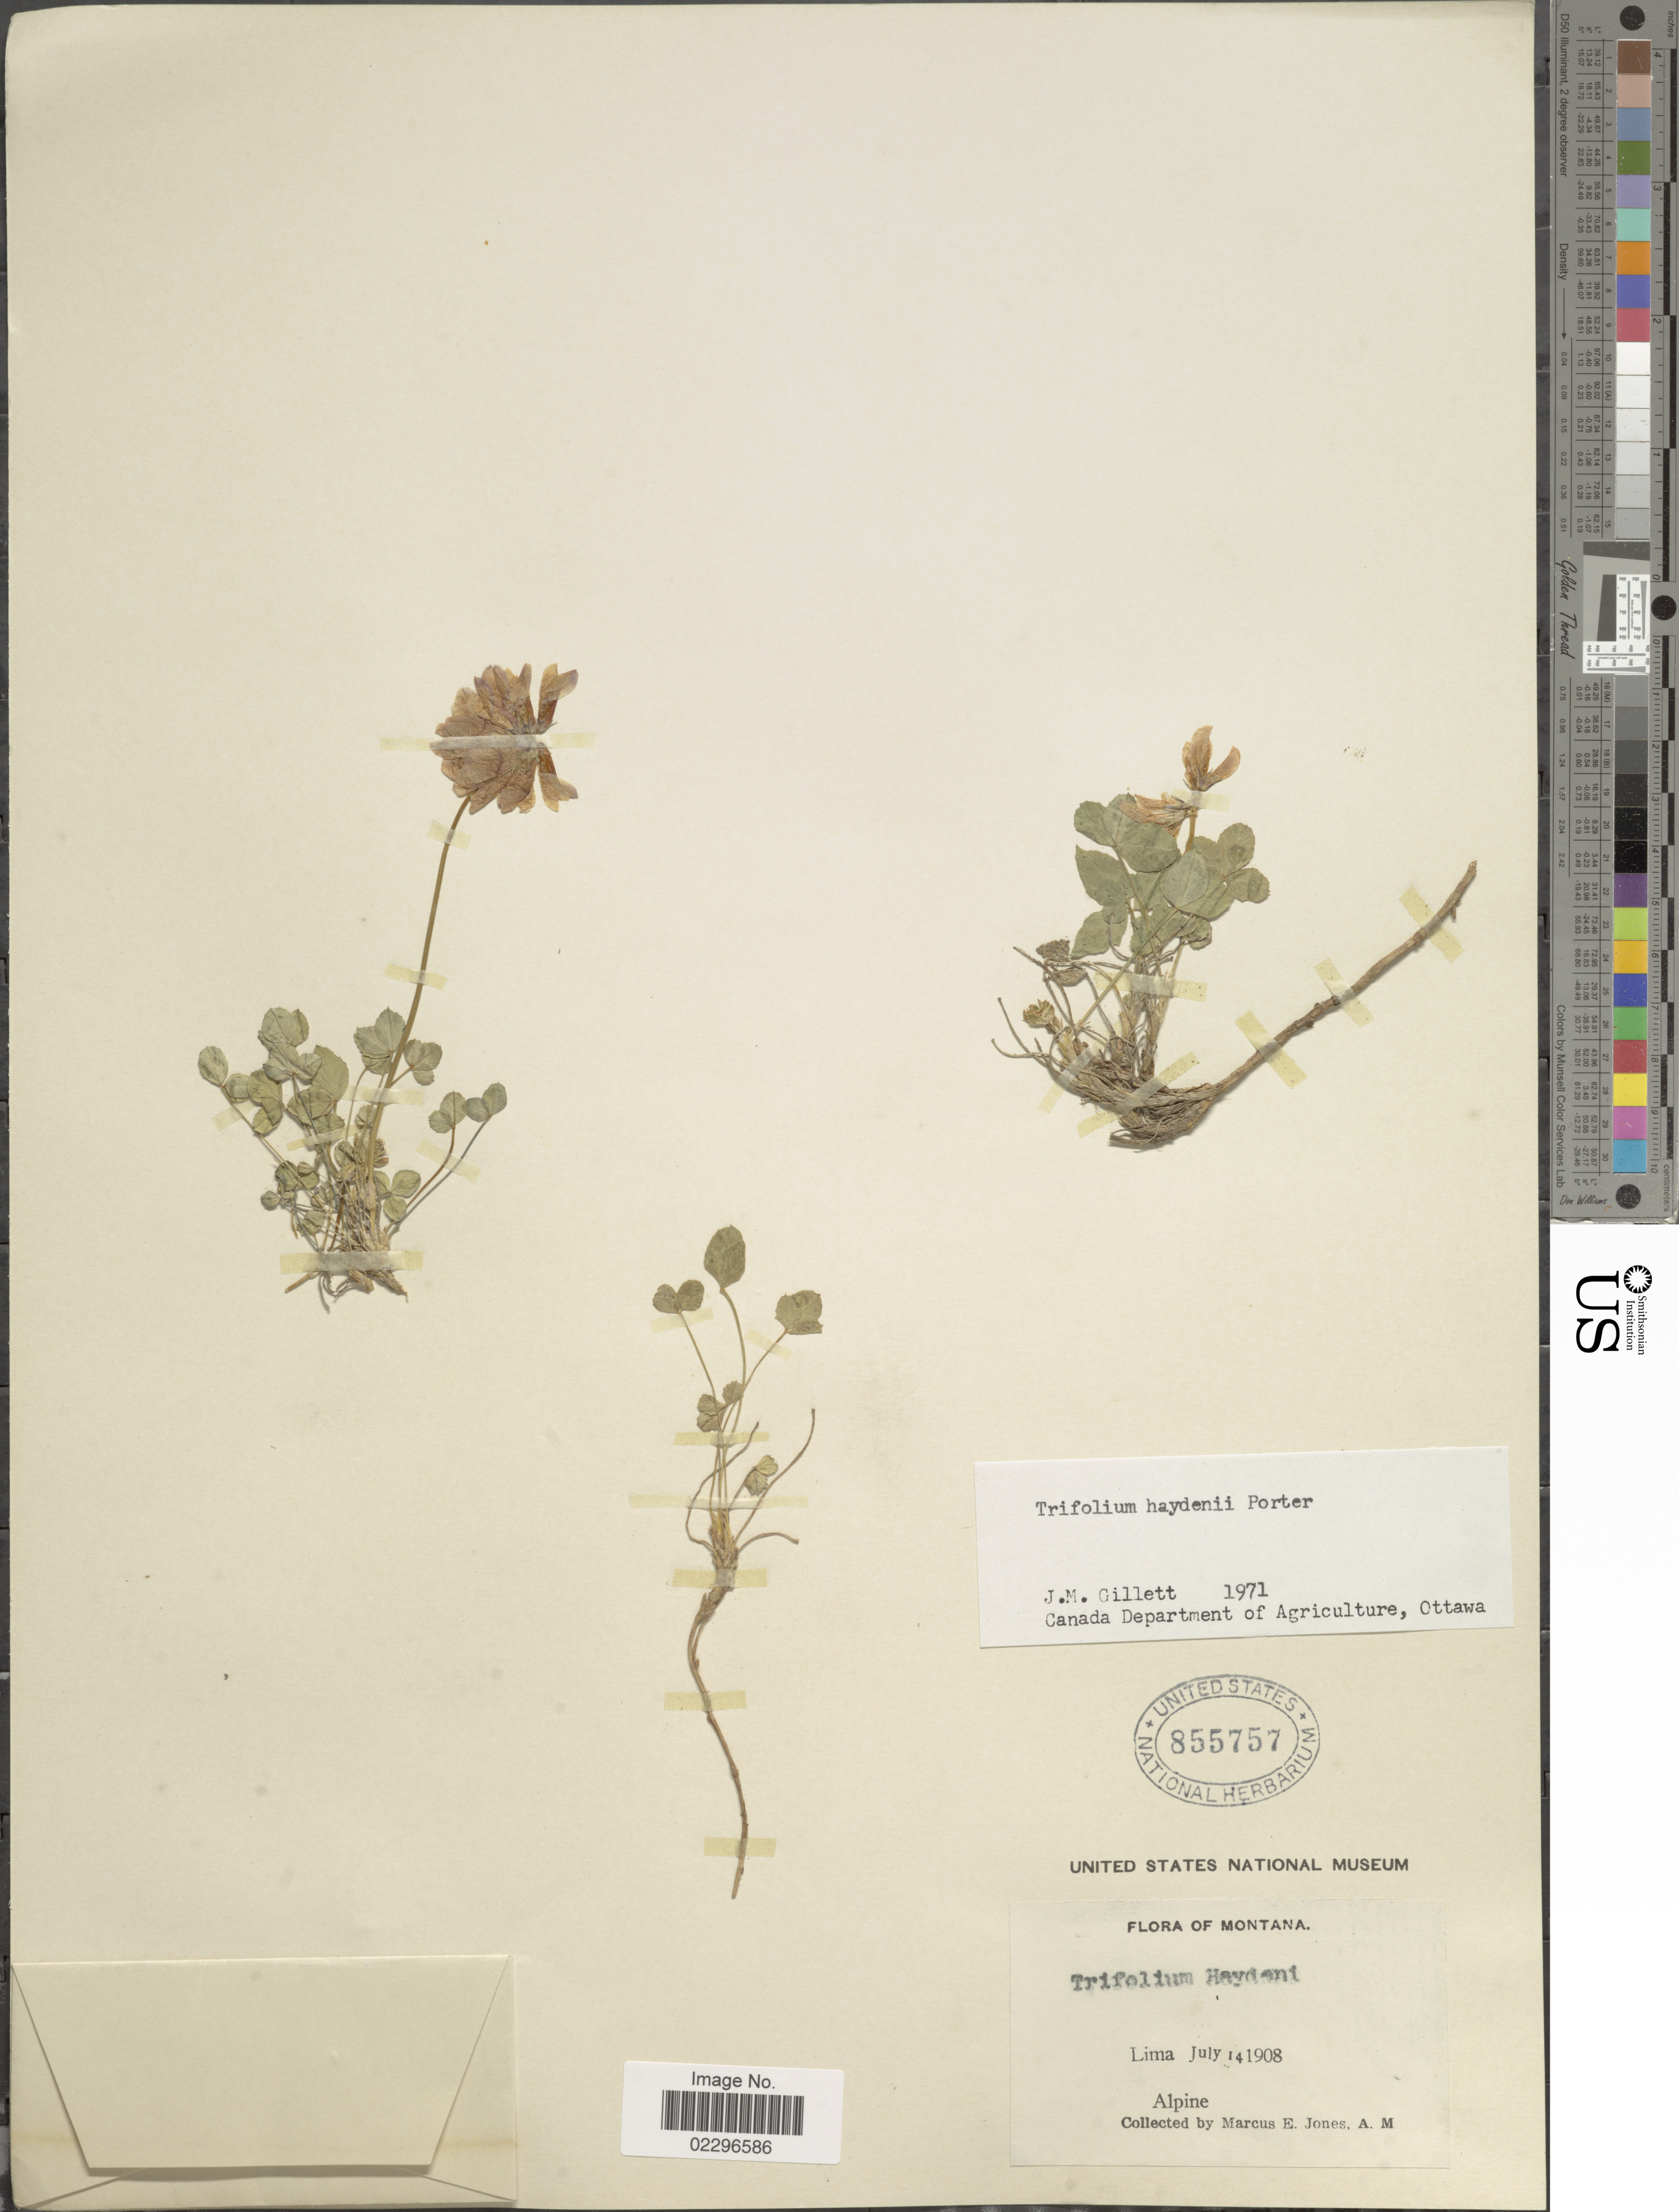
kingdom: Plantae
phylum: Tracheophyta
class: Magnoliopsida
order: Fabales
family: Fabaceae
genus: Trifolium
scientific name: Trifolium haydeni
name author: Porter in Hayden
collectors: M. E. Jones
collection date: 1908-07-14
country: United States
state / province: Montana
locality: Lima, Alpine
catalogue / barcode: US 855757